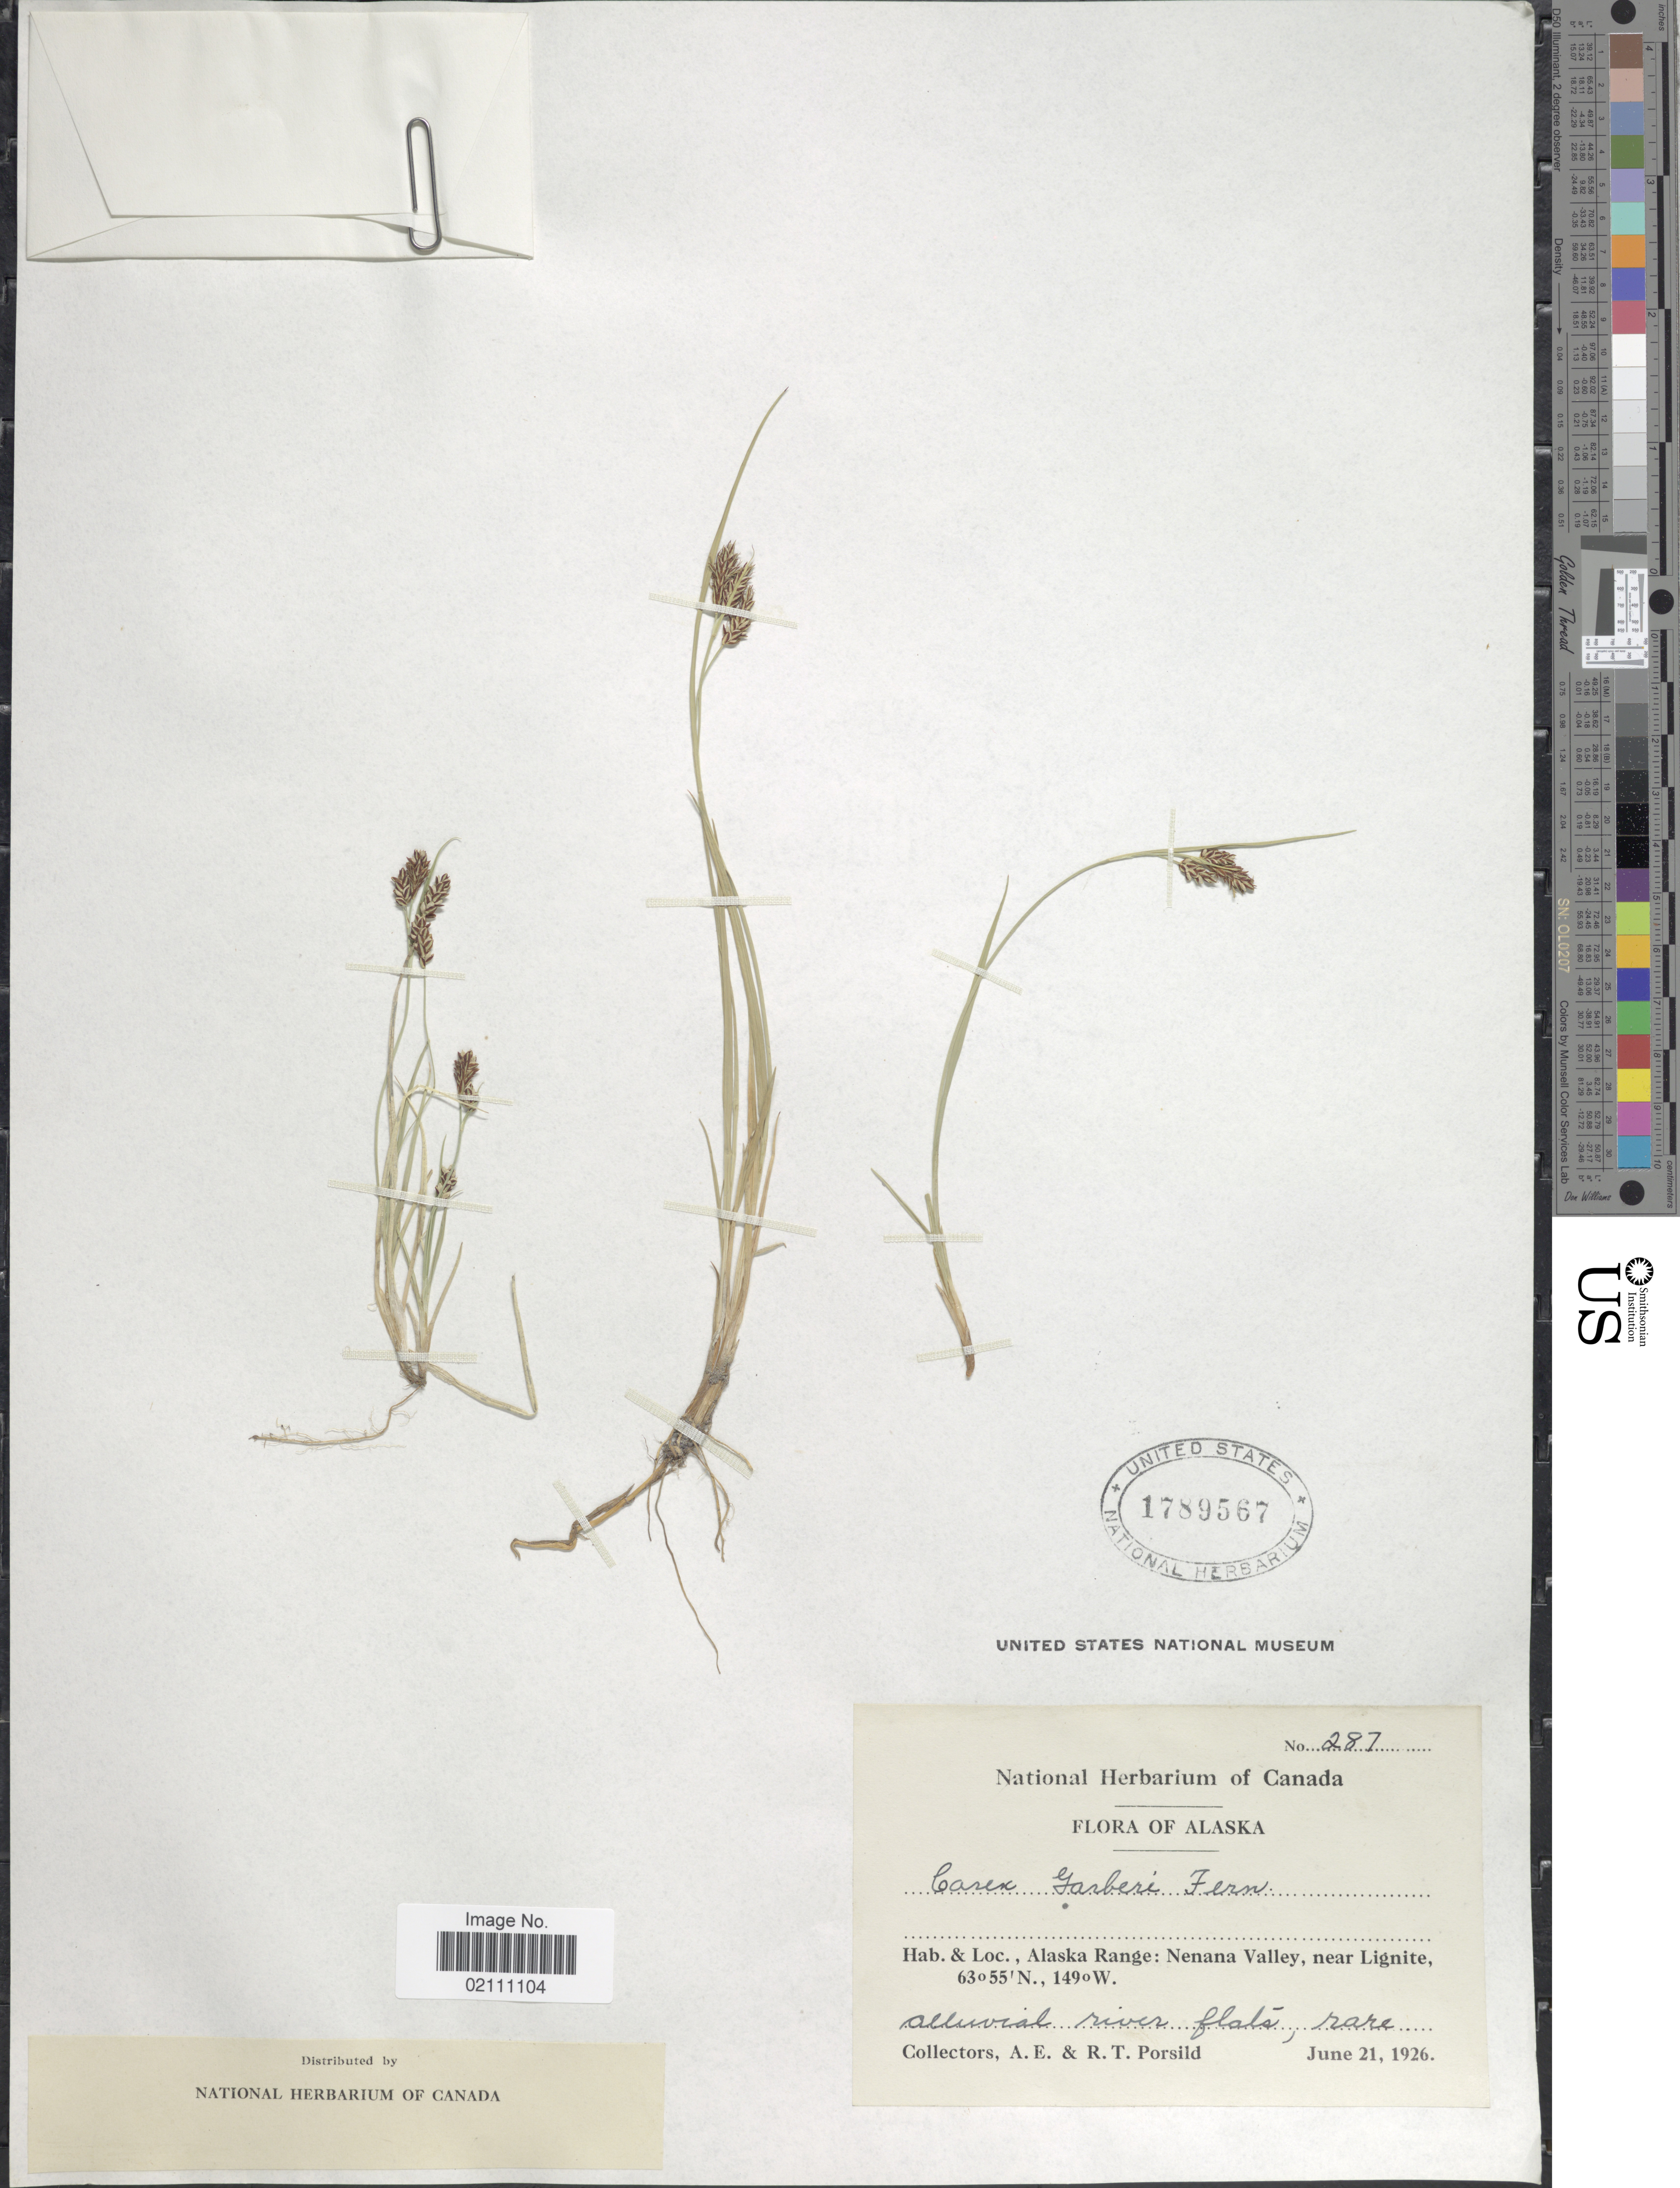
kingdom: Plantae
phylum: Tracheophyta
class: Liliopsida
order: Poales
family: Cyperaceae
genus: Carex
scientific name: Carex gmelinii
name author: Hook. & Arn.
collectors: A. E. Porsild & R. T. Porsild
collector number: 287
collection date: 1926-06-21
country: United States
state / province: Alaska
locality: Alaska Range: Nenana Valley, near Lignite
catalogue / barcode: US 1789567